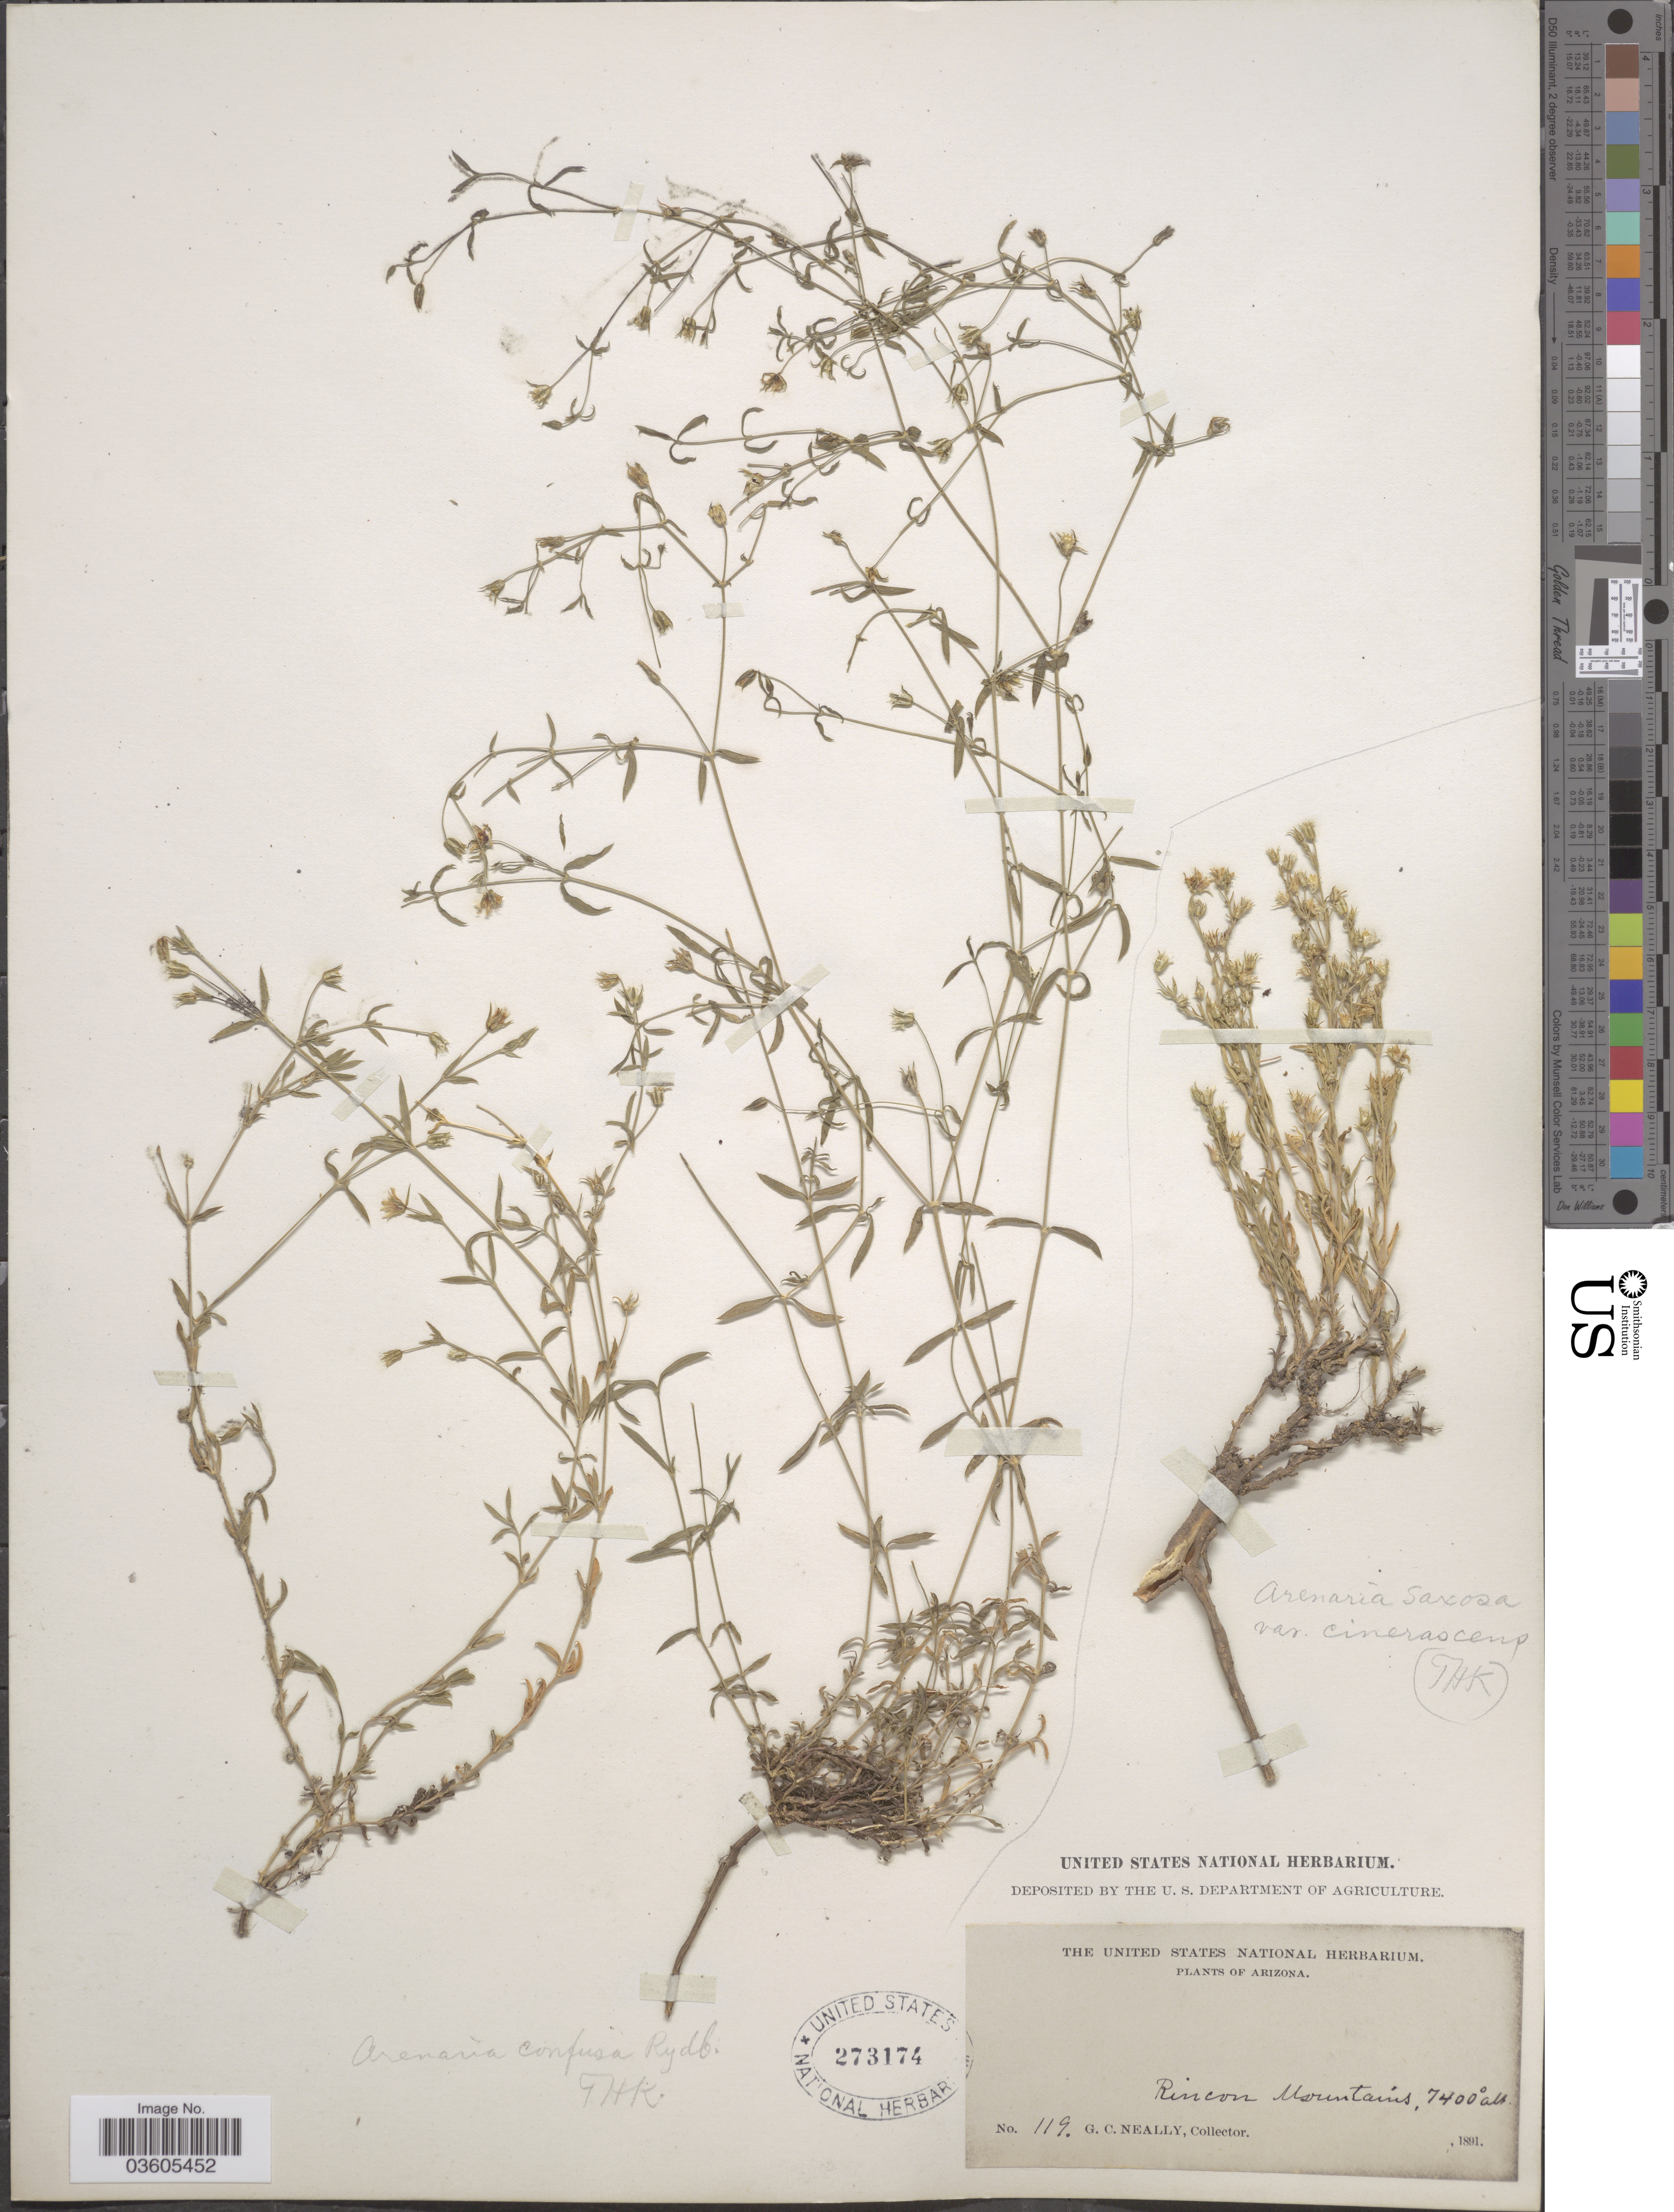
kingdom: Plantae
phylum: Tracheophyta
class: Magnoliopsida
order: Caryophyllales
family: Caryophyllaceae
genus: Arenaria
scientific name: Arenaria confusa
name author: Rydb.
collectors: G. Neally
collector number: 119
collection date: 1891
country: United States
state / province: Arizona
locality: Rincon Mountains.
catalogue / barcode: US 273174